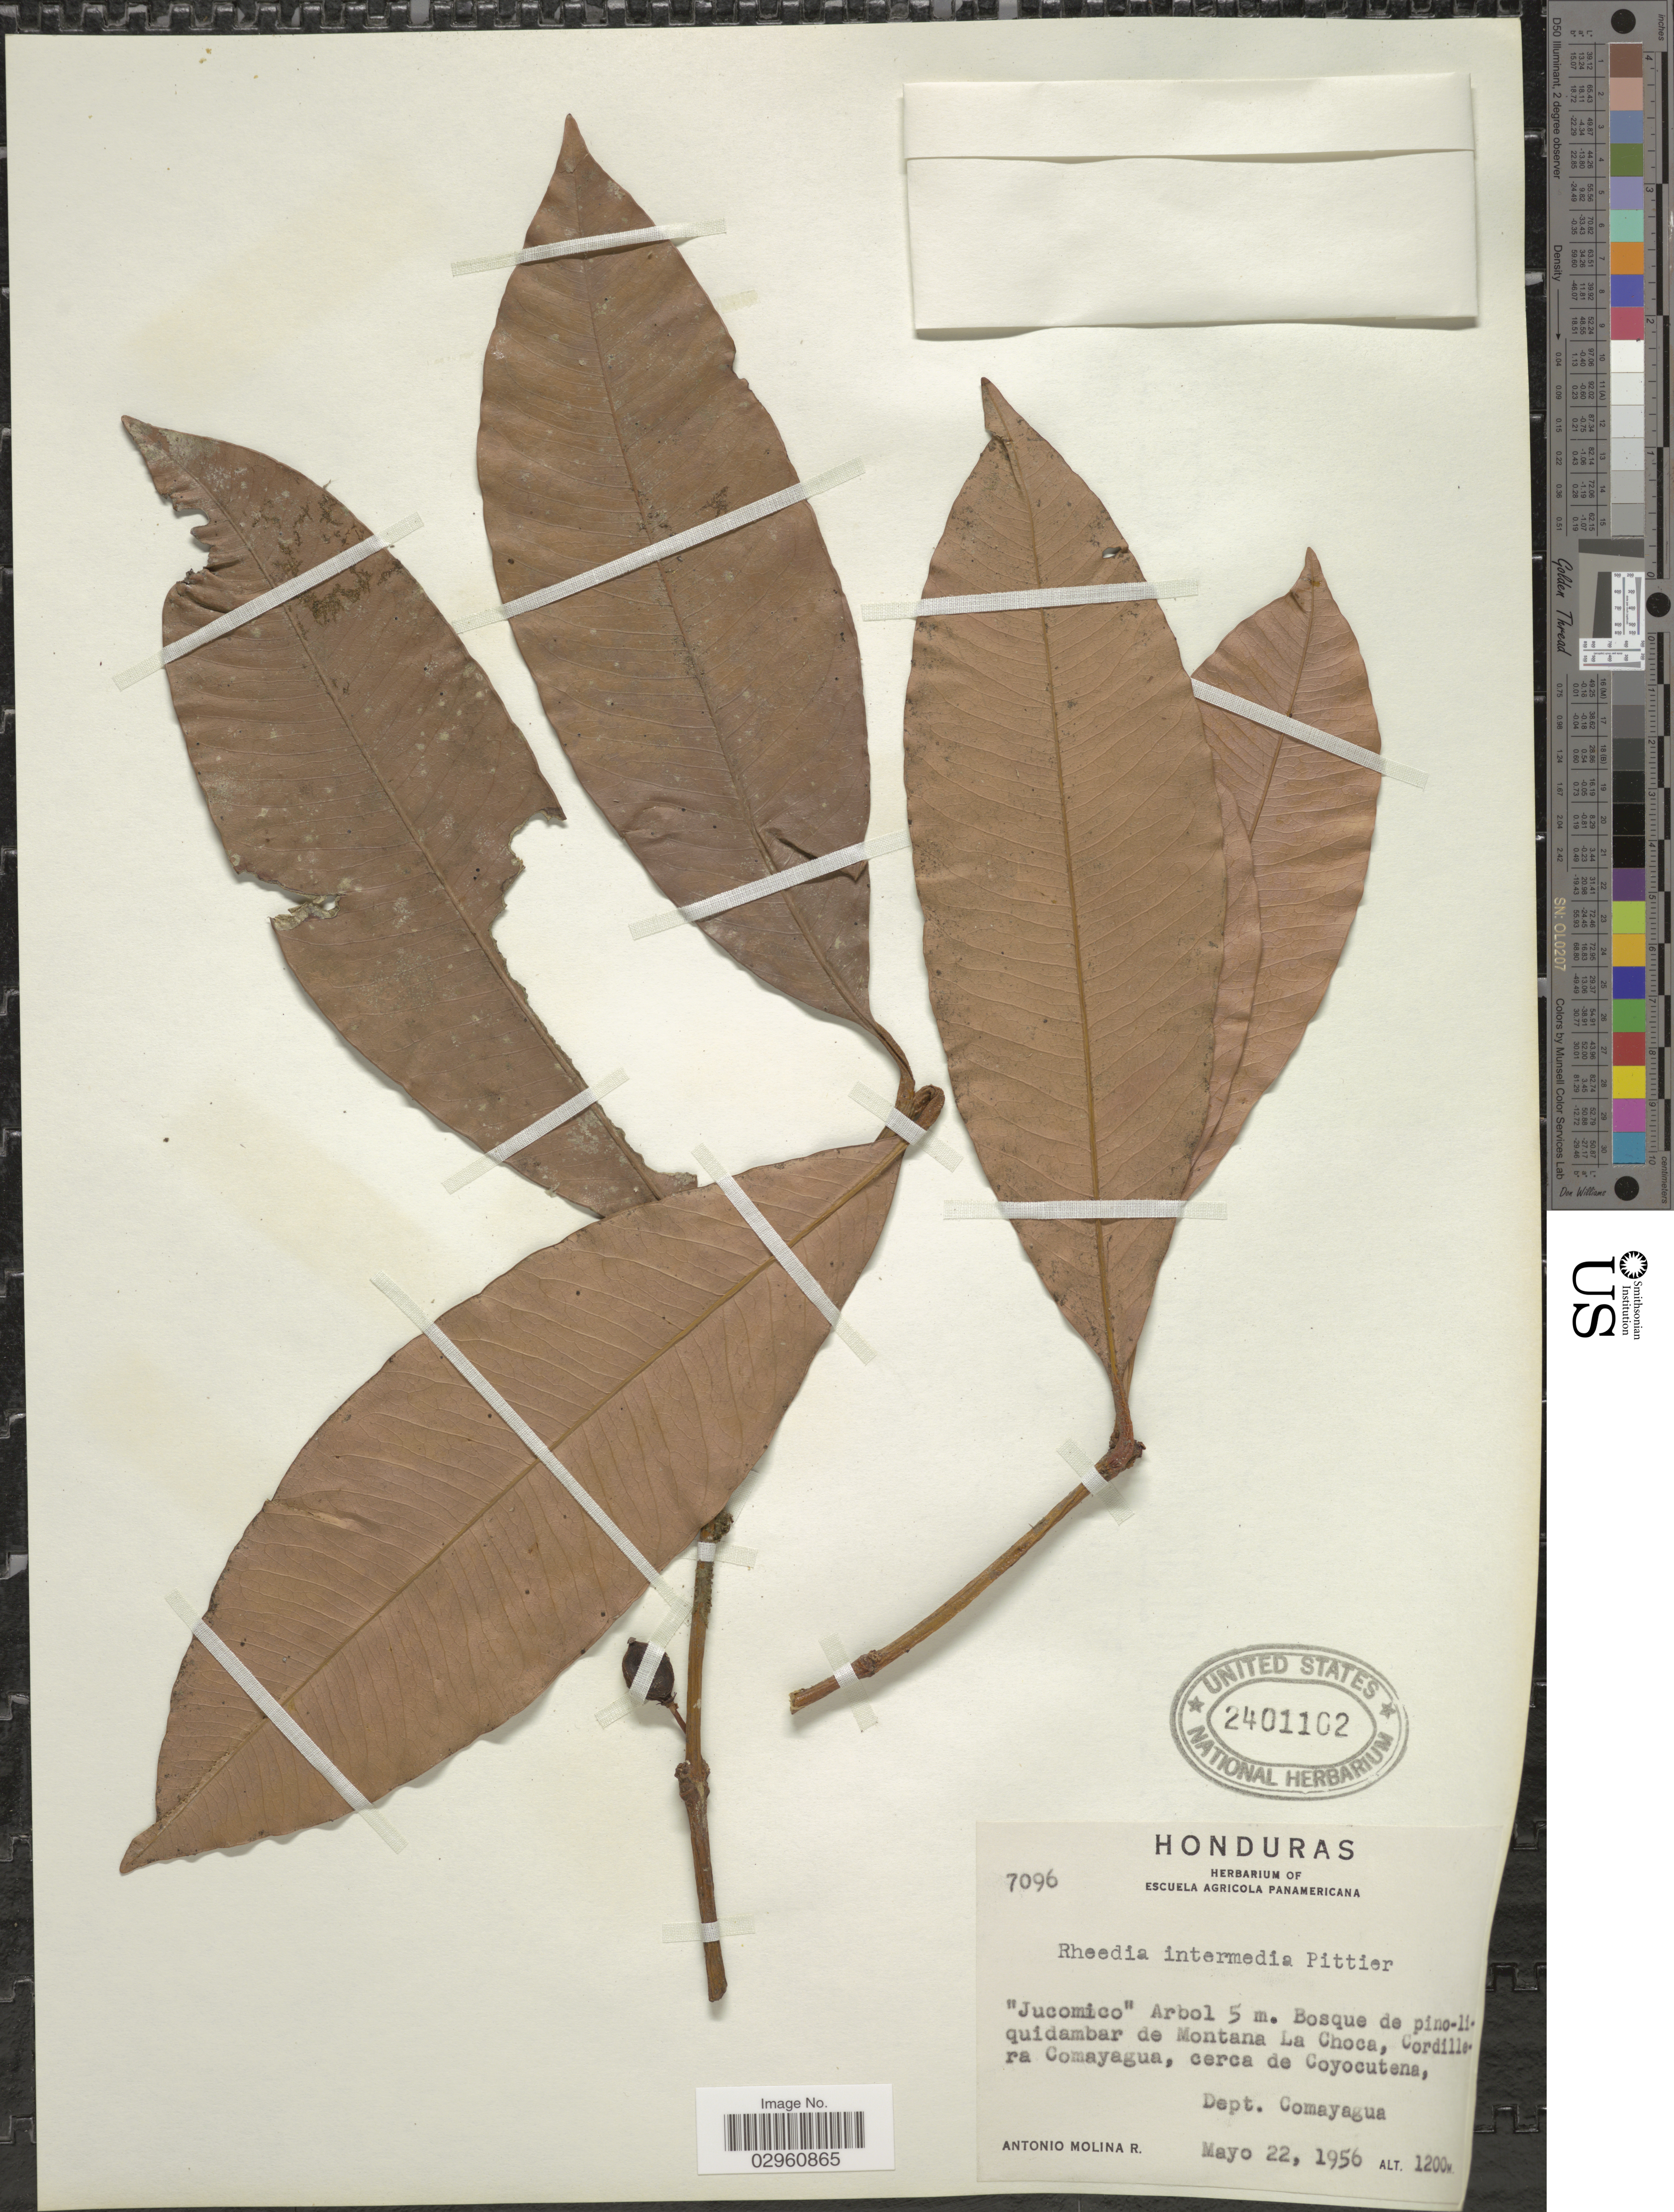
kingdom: Plantae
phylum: Tracheophyta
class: Magnoliopsida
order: Malpighiales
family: Clusiaceae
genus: Garcinia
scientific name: Garcinia intermedia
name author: (Pittier) Hammel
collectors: A. Molina R.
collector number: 7096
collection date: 1956-05-22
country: Honduras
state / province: Comayagua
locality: De Montana La Choca, Cordillera Comayagua, cerca de Coyocutena. Dept. Comayagua.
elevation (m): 1200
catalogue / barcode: US 2401102